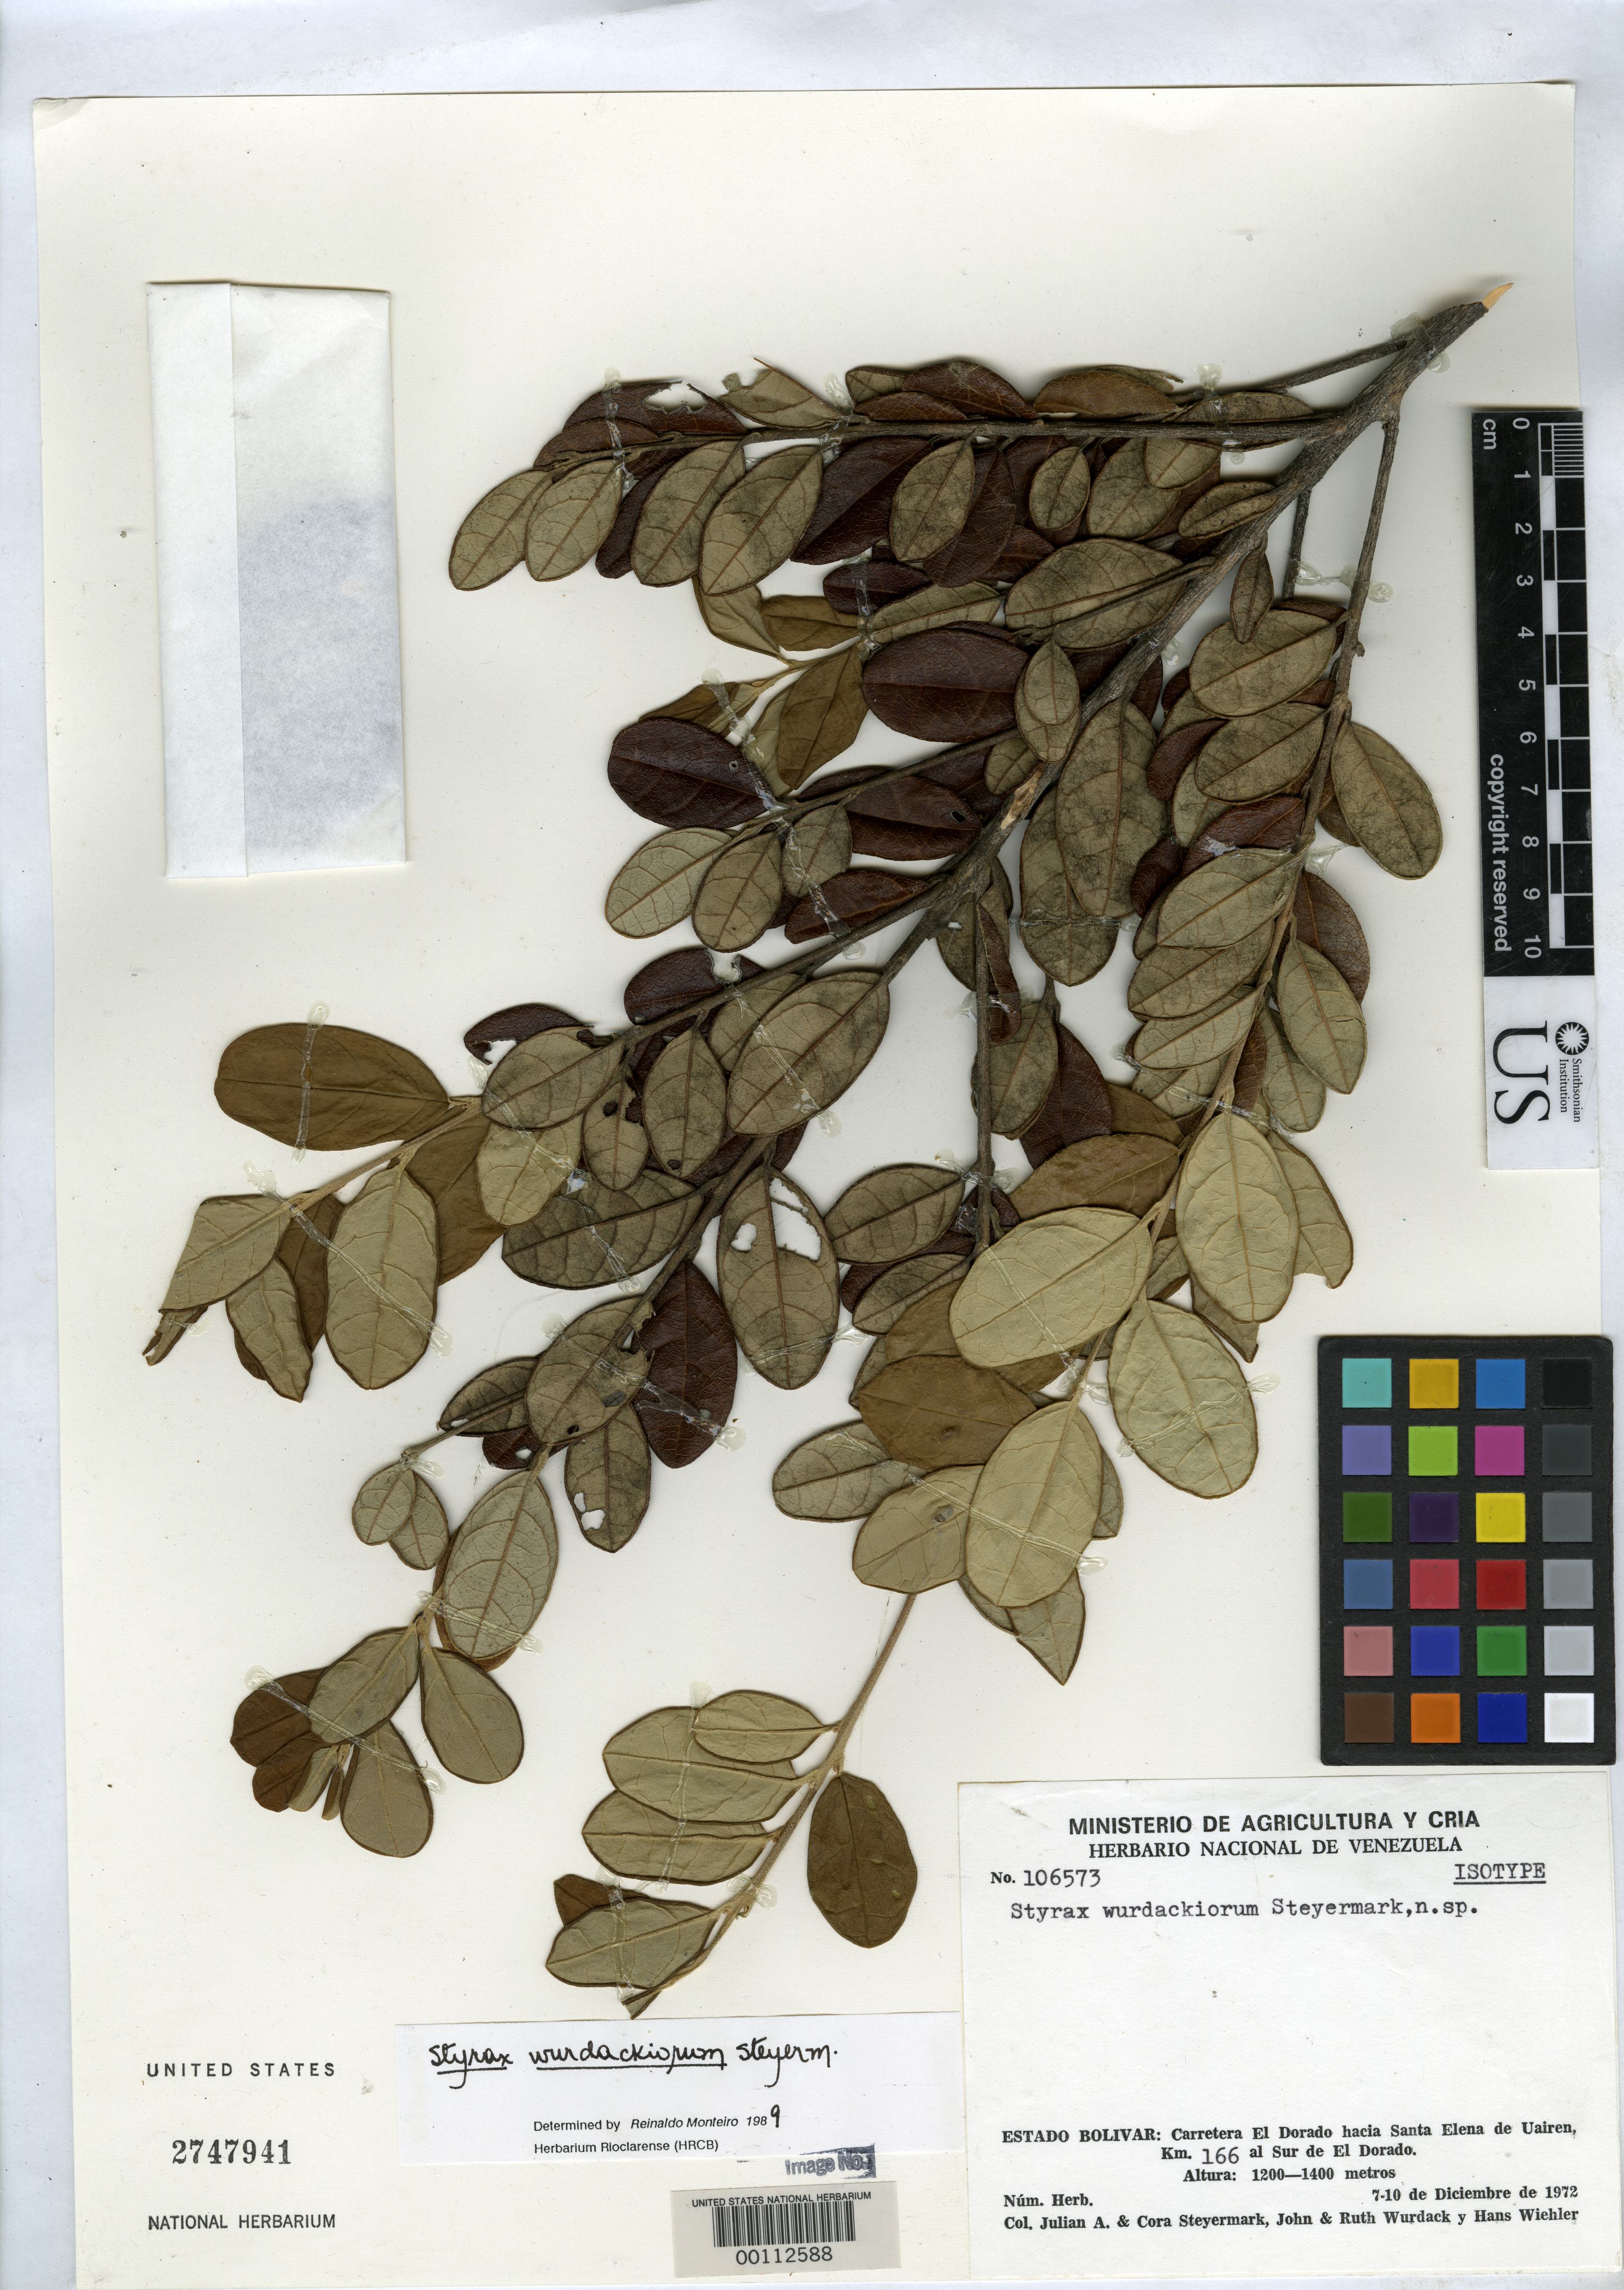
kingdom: Plantae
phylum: Tracheophyta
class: Magnoliopsida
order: Ericales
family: Styracaceae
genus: Styrax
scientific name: Styrax wurdackiorum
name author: Steyerm.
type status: Isotype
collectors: J. Steyermark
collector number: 106573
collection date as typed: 07 Dec 1972 to 10 Dec 1972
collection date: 1972-12-07/1972-12-10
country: Venezuela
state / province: Bolivar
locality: Road from El Dorado to Santa Elena de Vairen.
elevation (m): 1200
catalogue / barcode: US 2747941